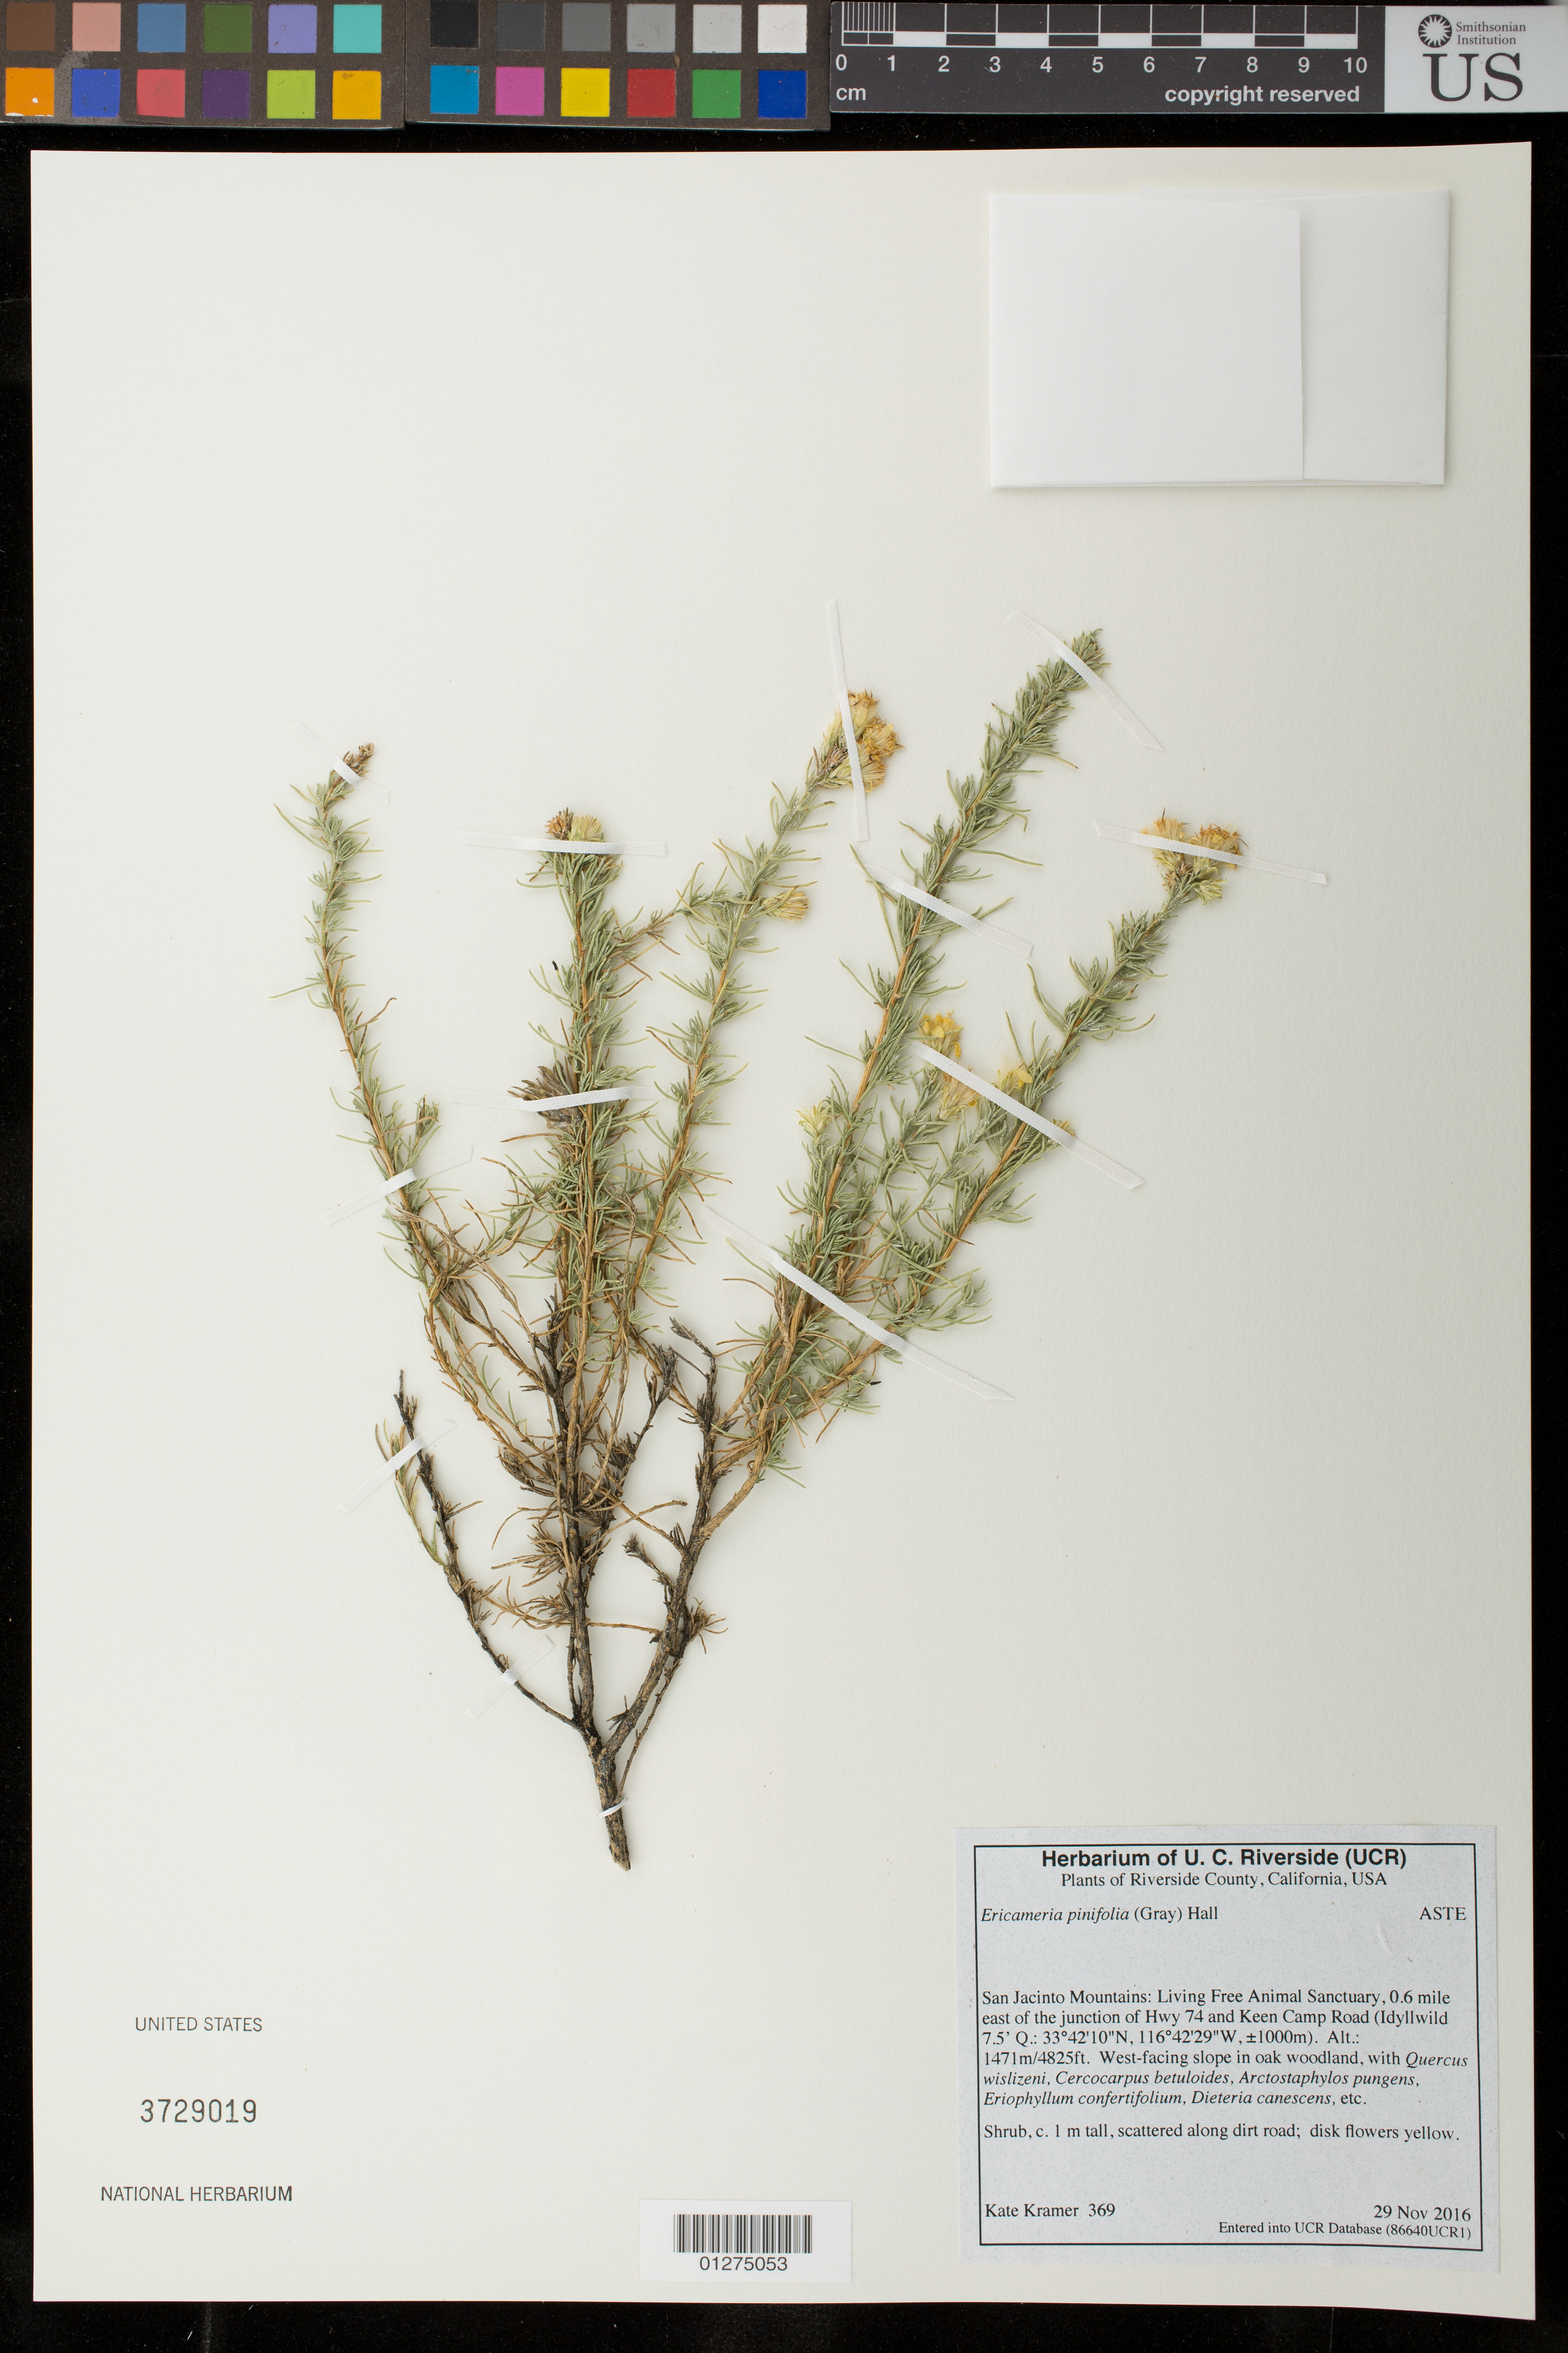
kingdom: Plantae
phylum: Tracheophyta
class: Magnoliopsida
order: Asterales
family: Asteraceae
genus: Ericameria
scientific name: Ericameria pinifolia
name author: (A. Gray) Hall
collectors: K. Kramer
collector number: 369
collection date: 2016-11-29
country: United States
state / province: California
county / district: Riverside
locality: San Jacinto Mountains: Living Free Animal Sanctuary, 0.6 mile east of the junction of Hwy 74 and Keen Camp Road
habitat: west-facing slope in oak woodland; scattered along dirt road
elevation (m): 1471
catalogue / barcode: US 3729019